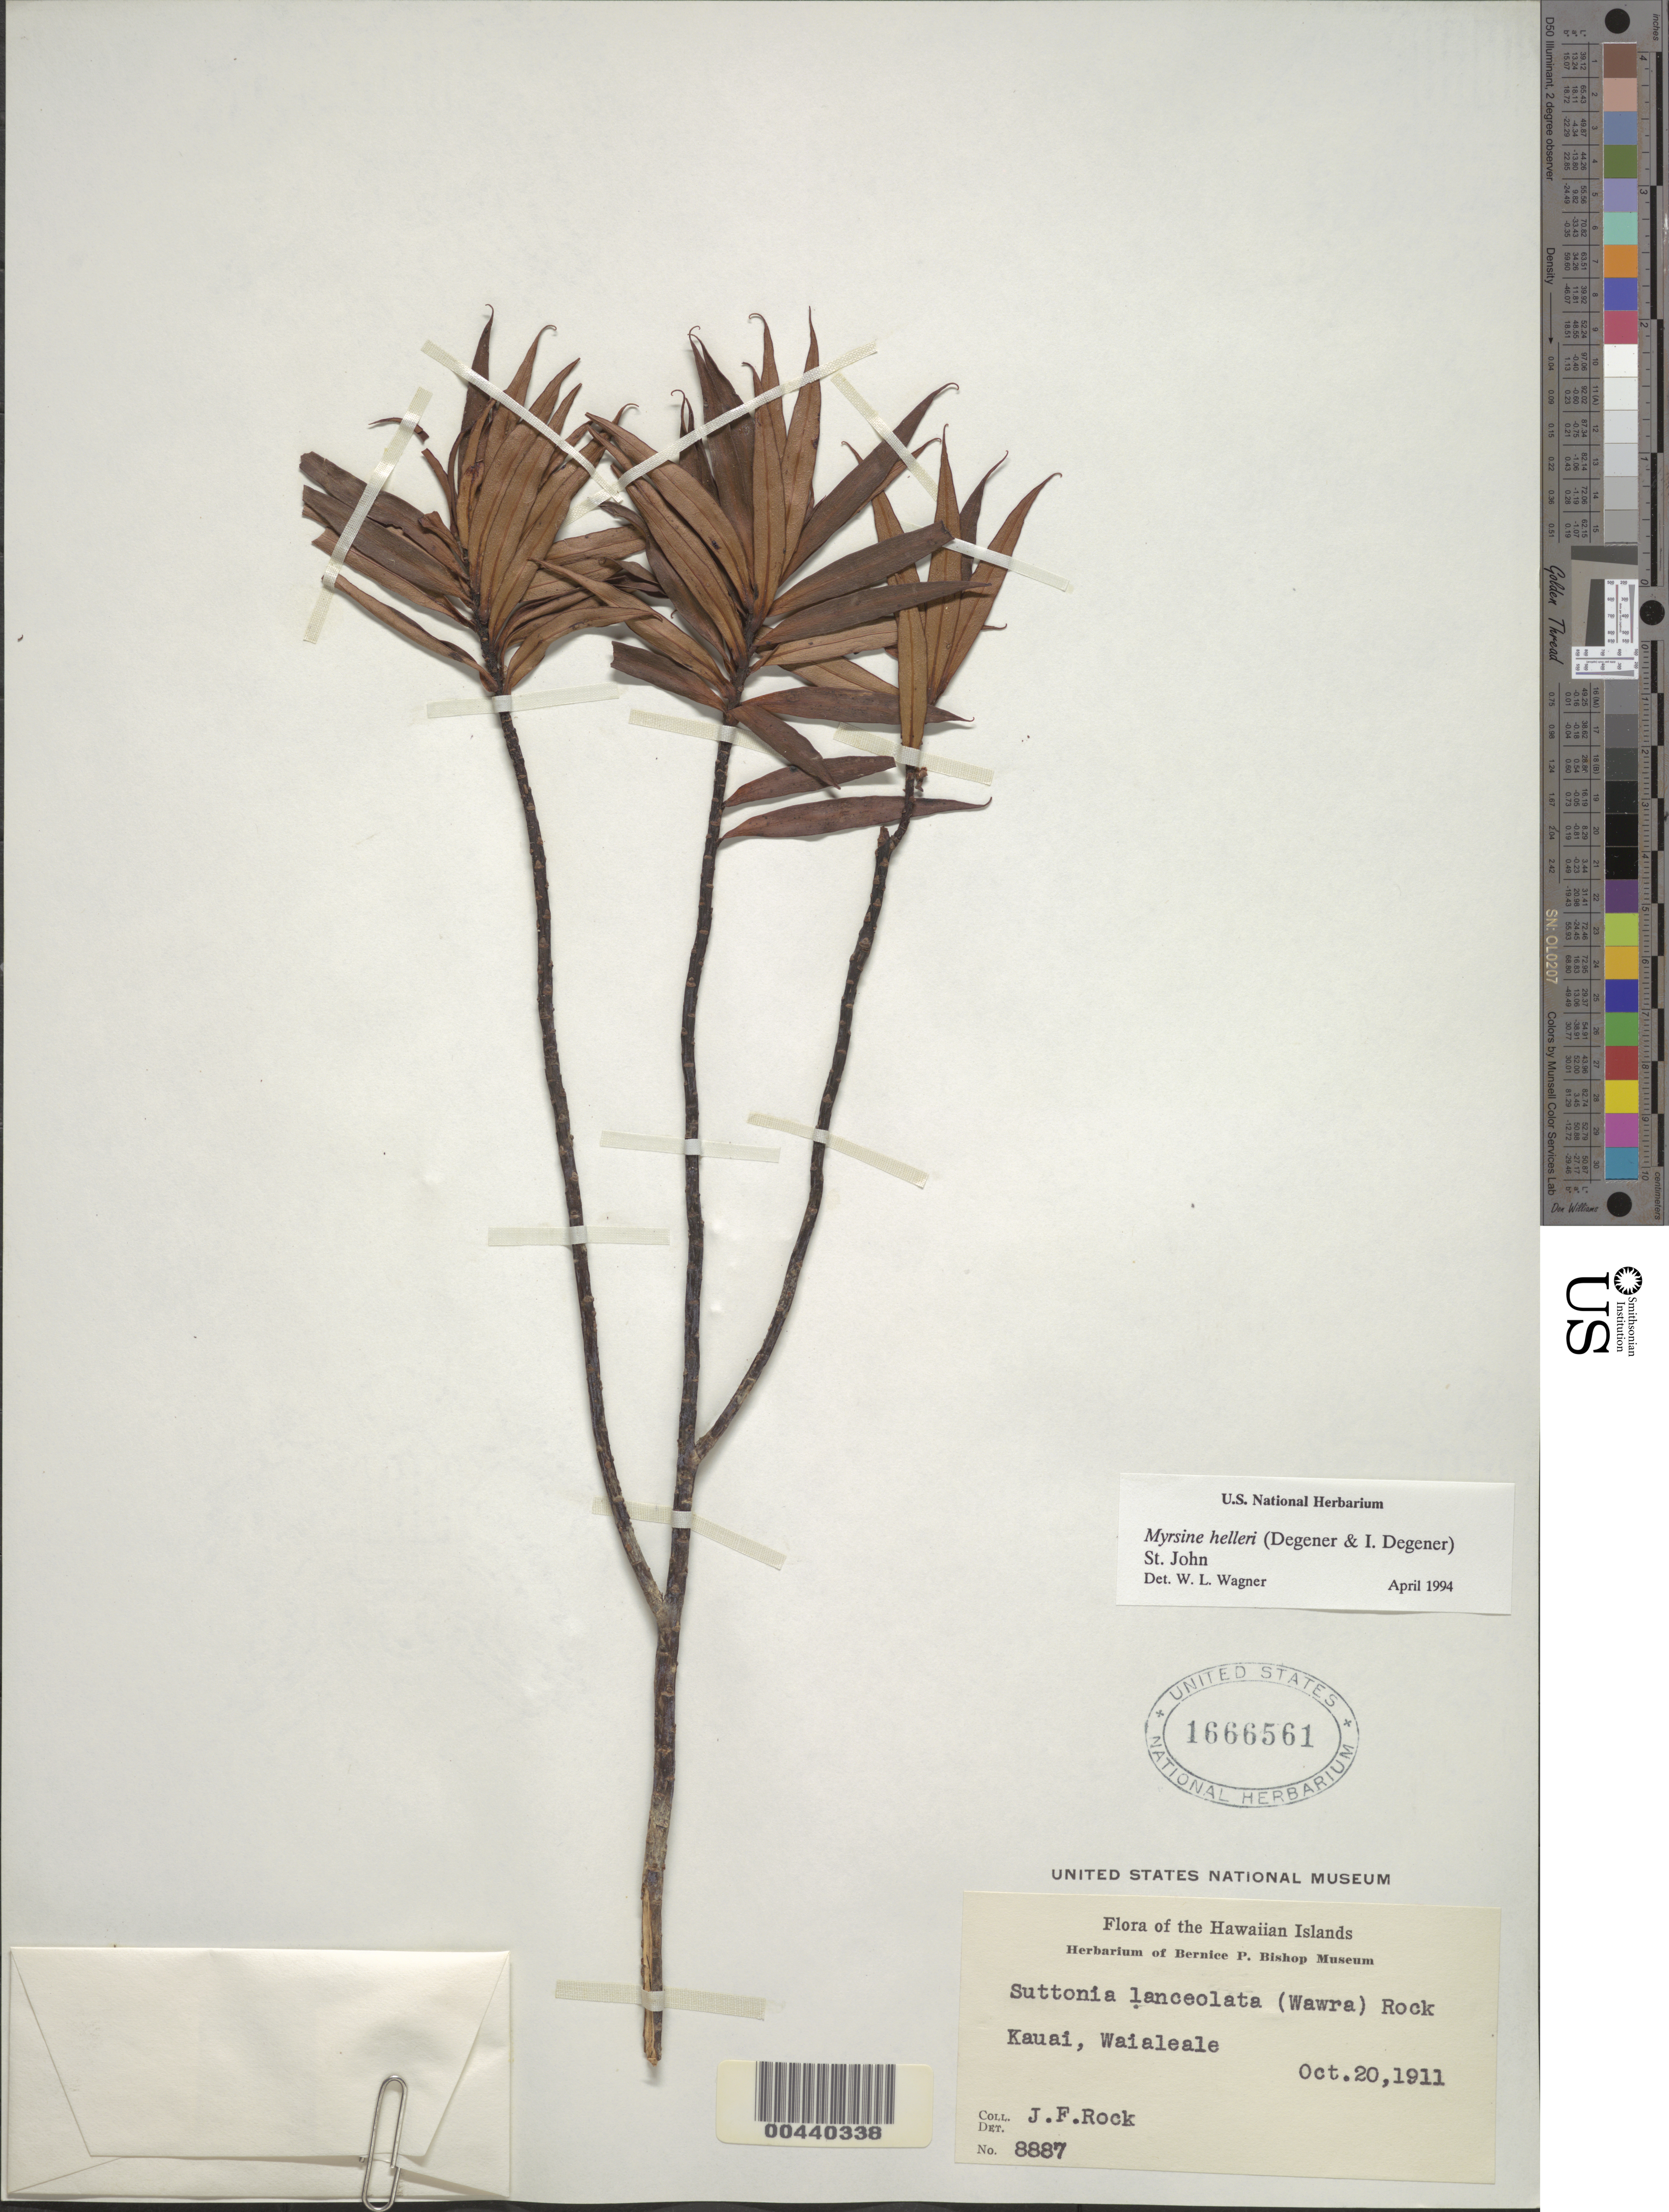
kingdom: Plantae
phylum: Tracheophyta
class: Magnoliopsida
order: Ericales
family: Primulaceae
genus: Myrsine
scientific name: Myrsine helleri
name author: (O. Deg. & I. Deg.) H. St. John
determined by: Wagner, W. L., (BOT), Smithsonian Institution - National Museum of Natural History (UNITED STATES)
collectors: J. F. Rock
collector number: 8887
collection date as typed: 20 Oct 1911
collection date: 1911-10-20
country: United States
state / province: Hawaii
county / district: Kauai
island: Kaua'i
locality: Waialeale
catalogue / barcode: US 1666561